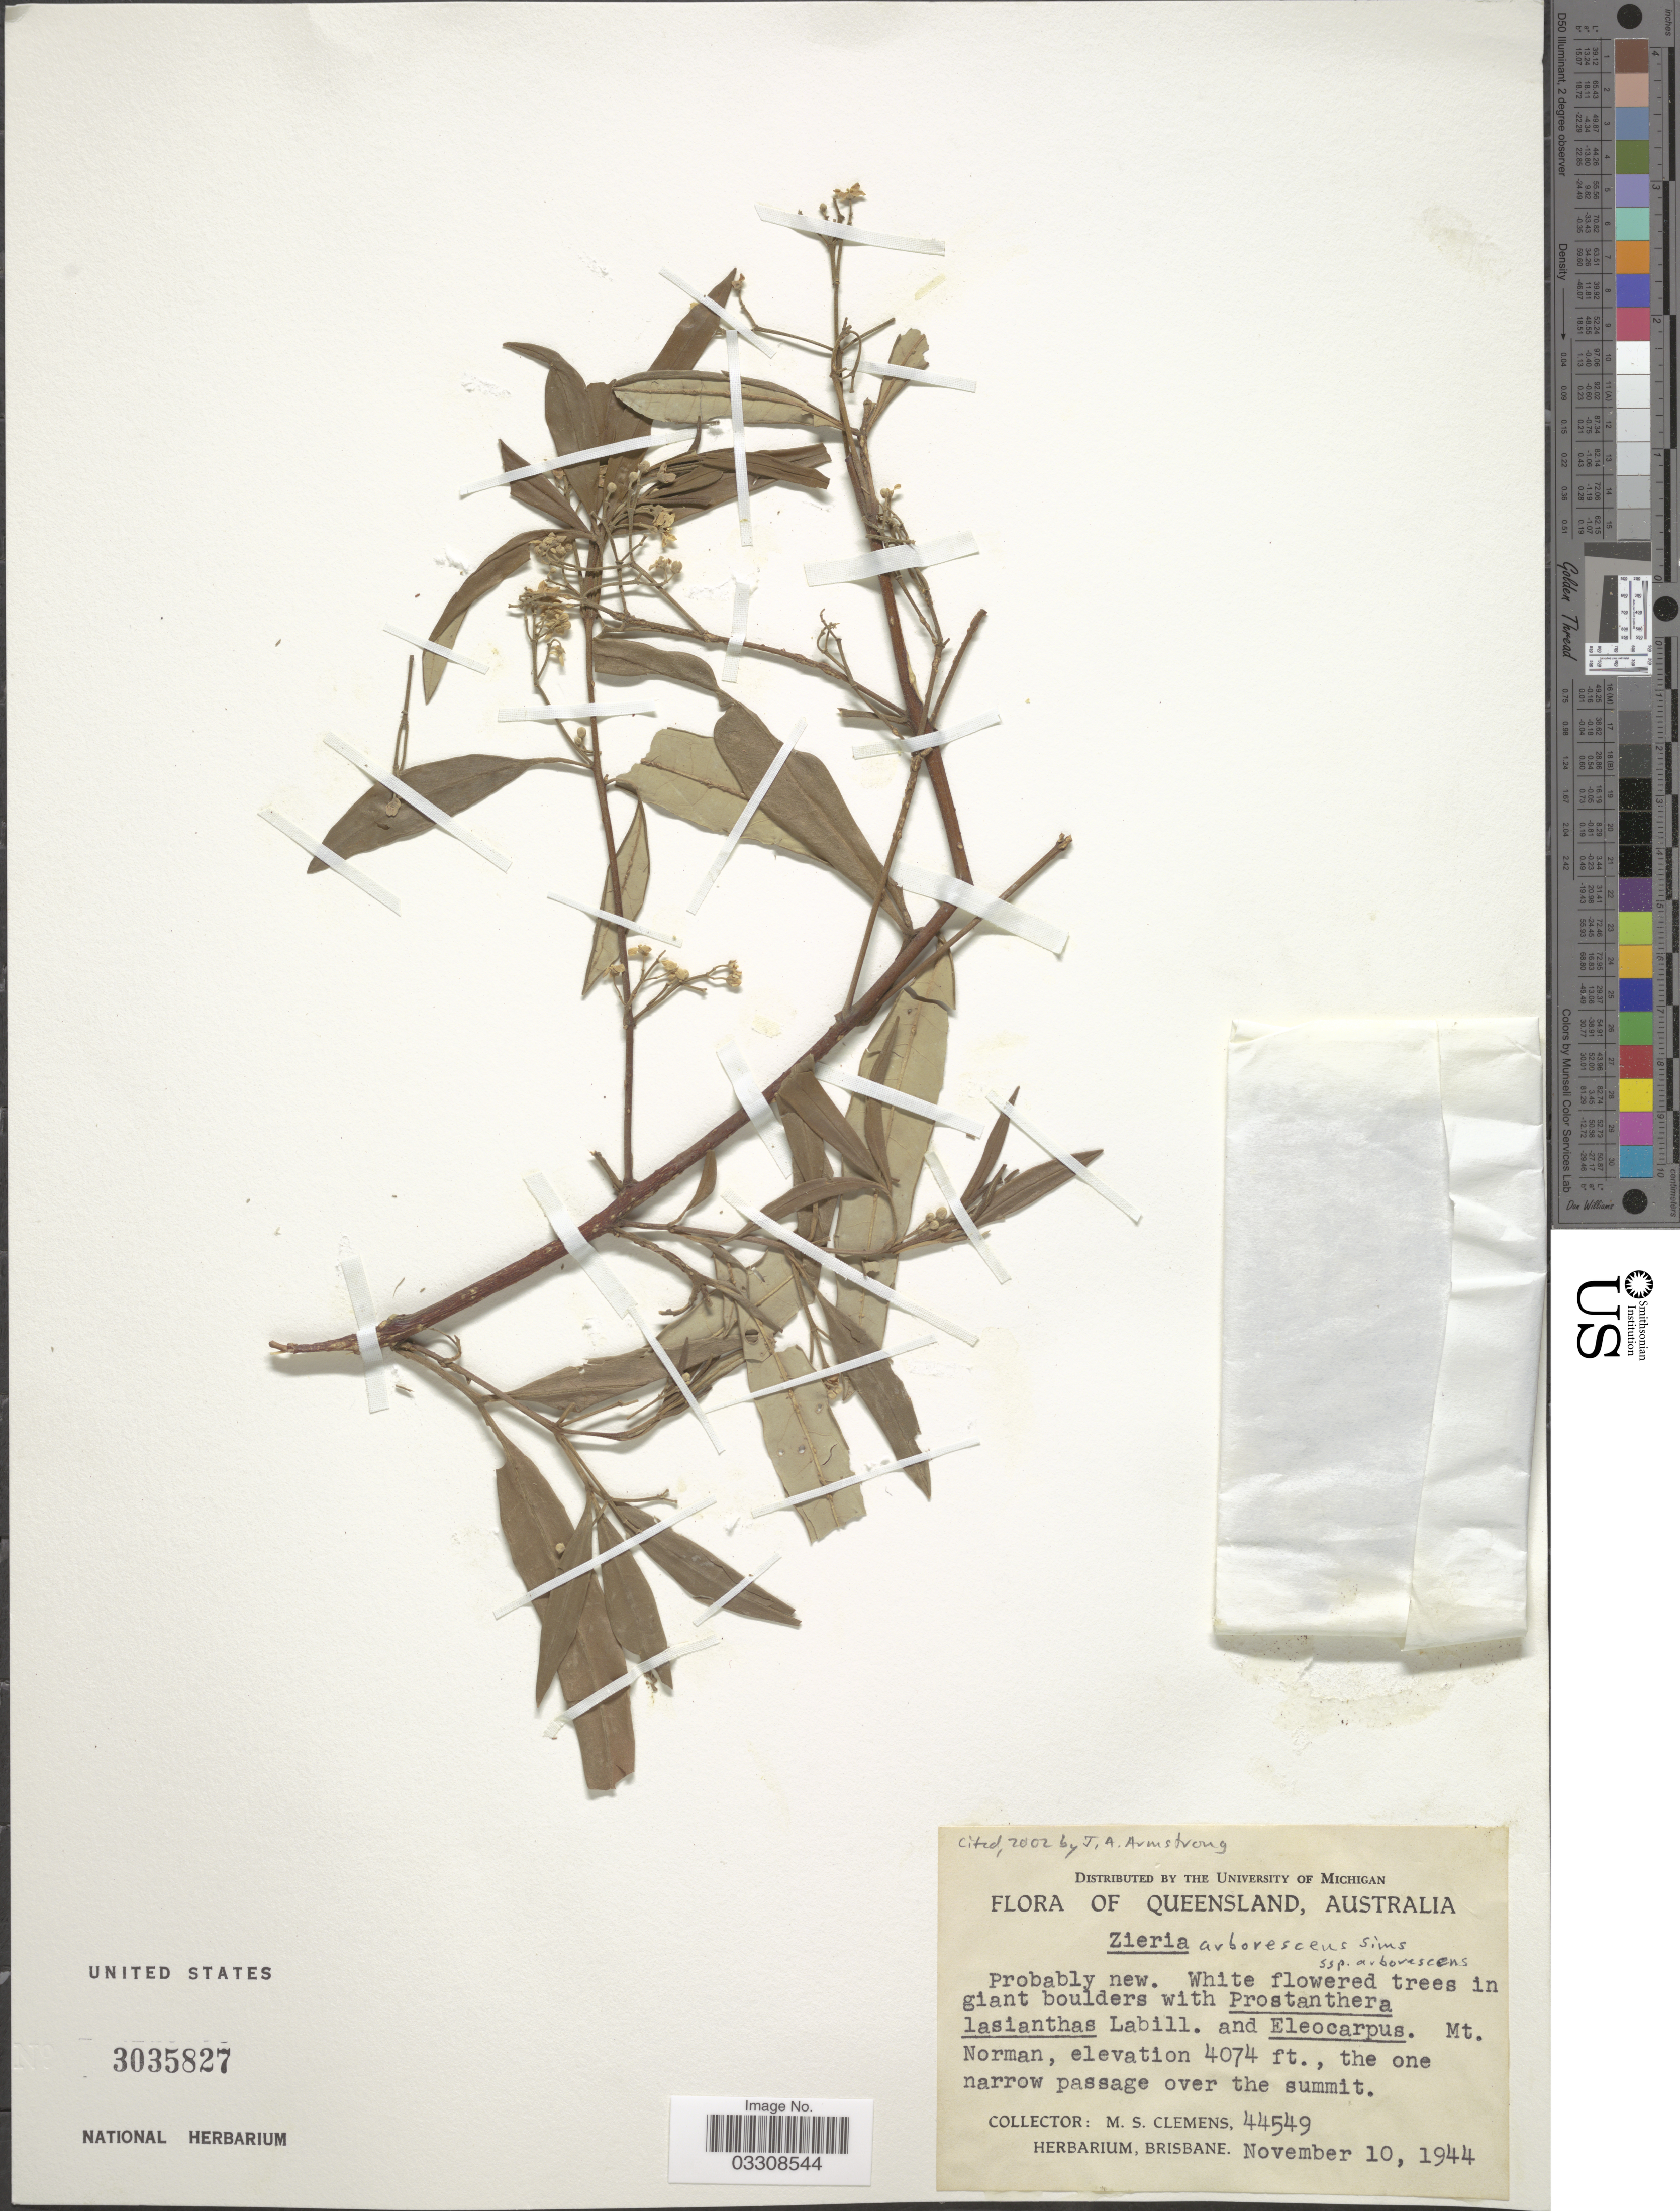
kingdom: Plantae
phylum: Tracheophyta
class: Magnoliopsida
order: Sapindales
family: Rutaceae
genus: Zieria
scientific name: Zieria arborescens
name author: Sims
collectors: M. S. Clemens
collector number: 44549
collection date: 1944-11-10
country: Australia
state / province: Queensland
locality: Mt. Norman, the one narrow passage over the summit.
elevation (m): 1242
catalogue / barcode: US 3035827